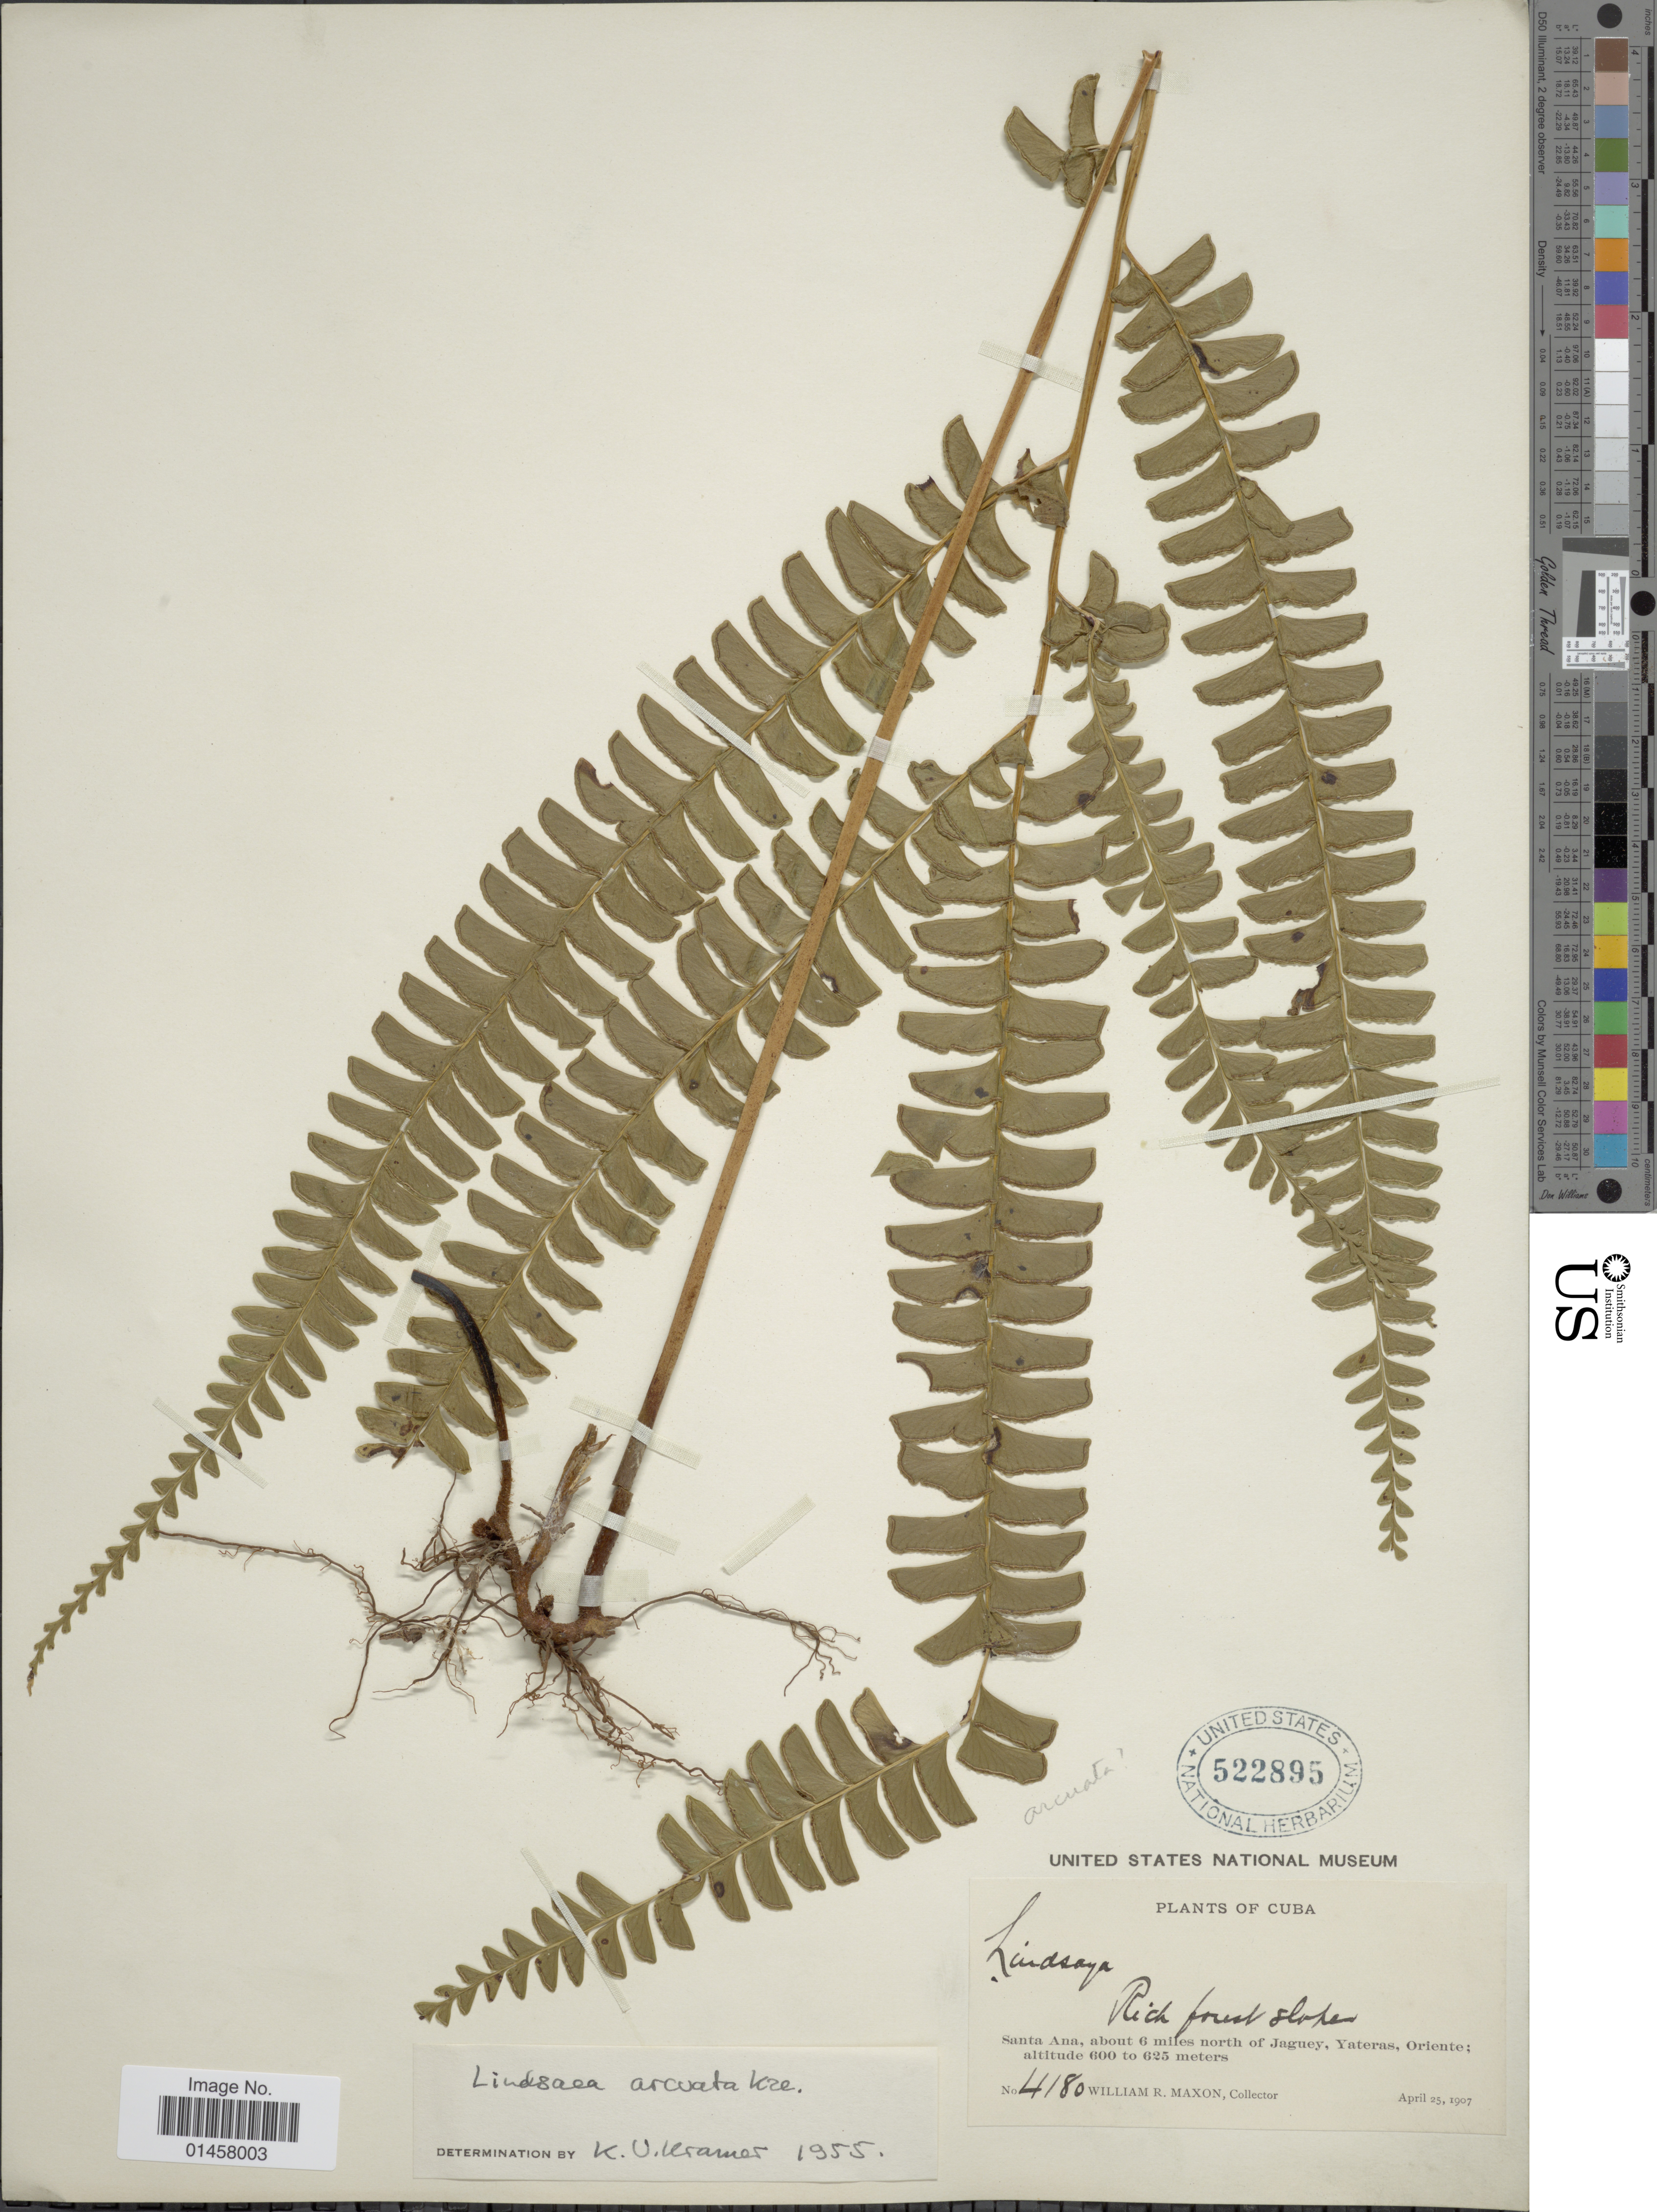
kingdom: Plantae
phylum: Tracheophyta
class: Polypodiopsida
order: Polypodiales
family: Lindsaeaceae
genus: Lindsaea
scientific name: Lindsaea arcuata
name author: Kunze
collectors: W. R. Maxon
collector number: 4180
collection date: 1907-04-25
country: Cuba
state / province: Oriente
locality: Santa Ana, about 6miles north of Jaguey, Yateras, Oriente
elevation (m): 600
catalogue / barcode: US 522895